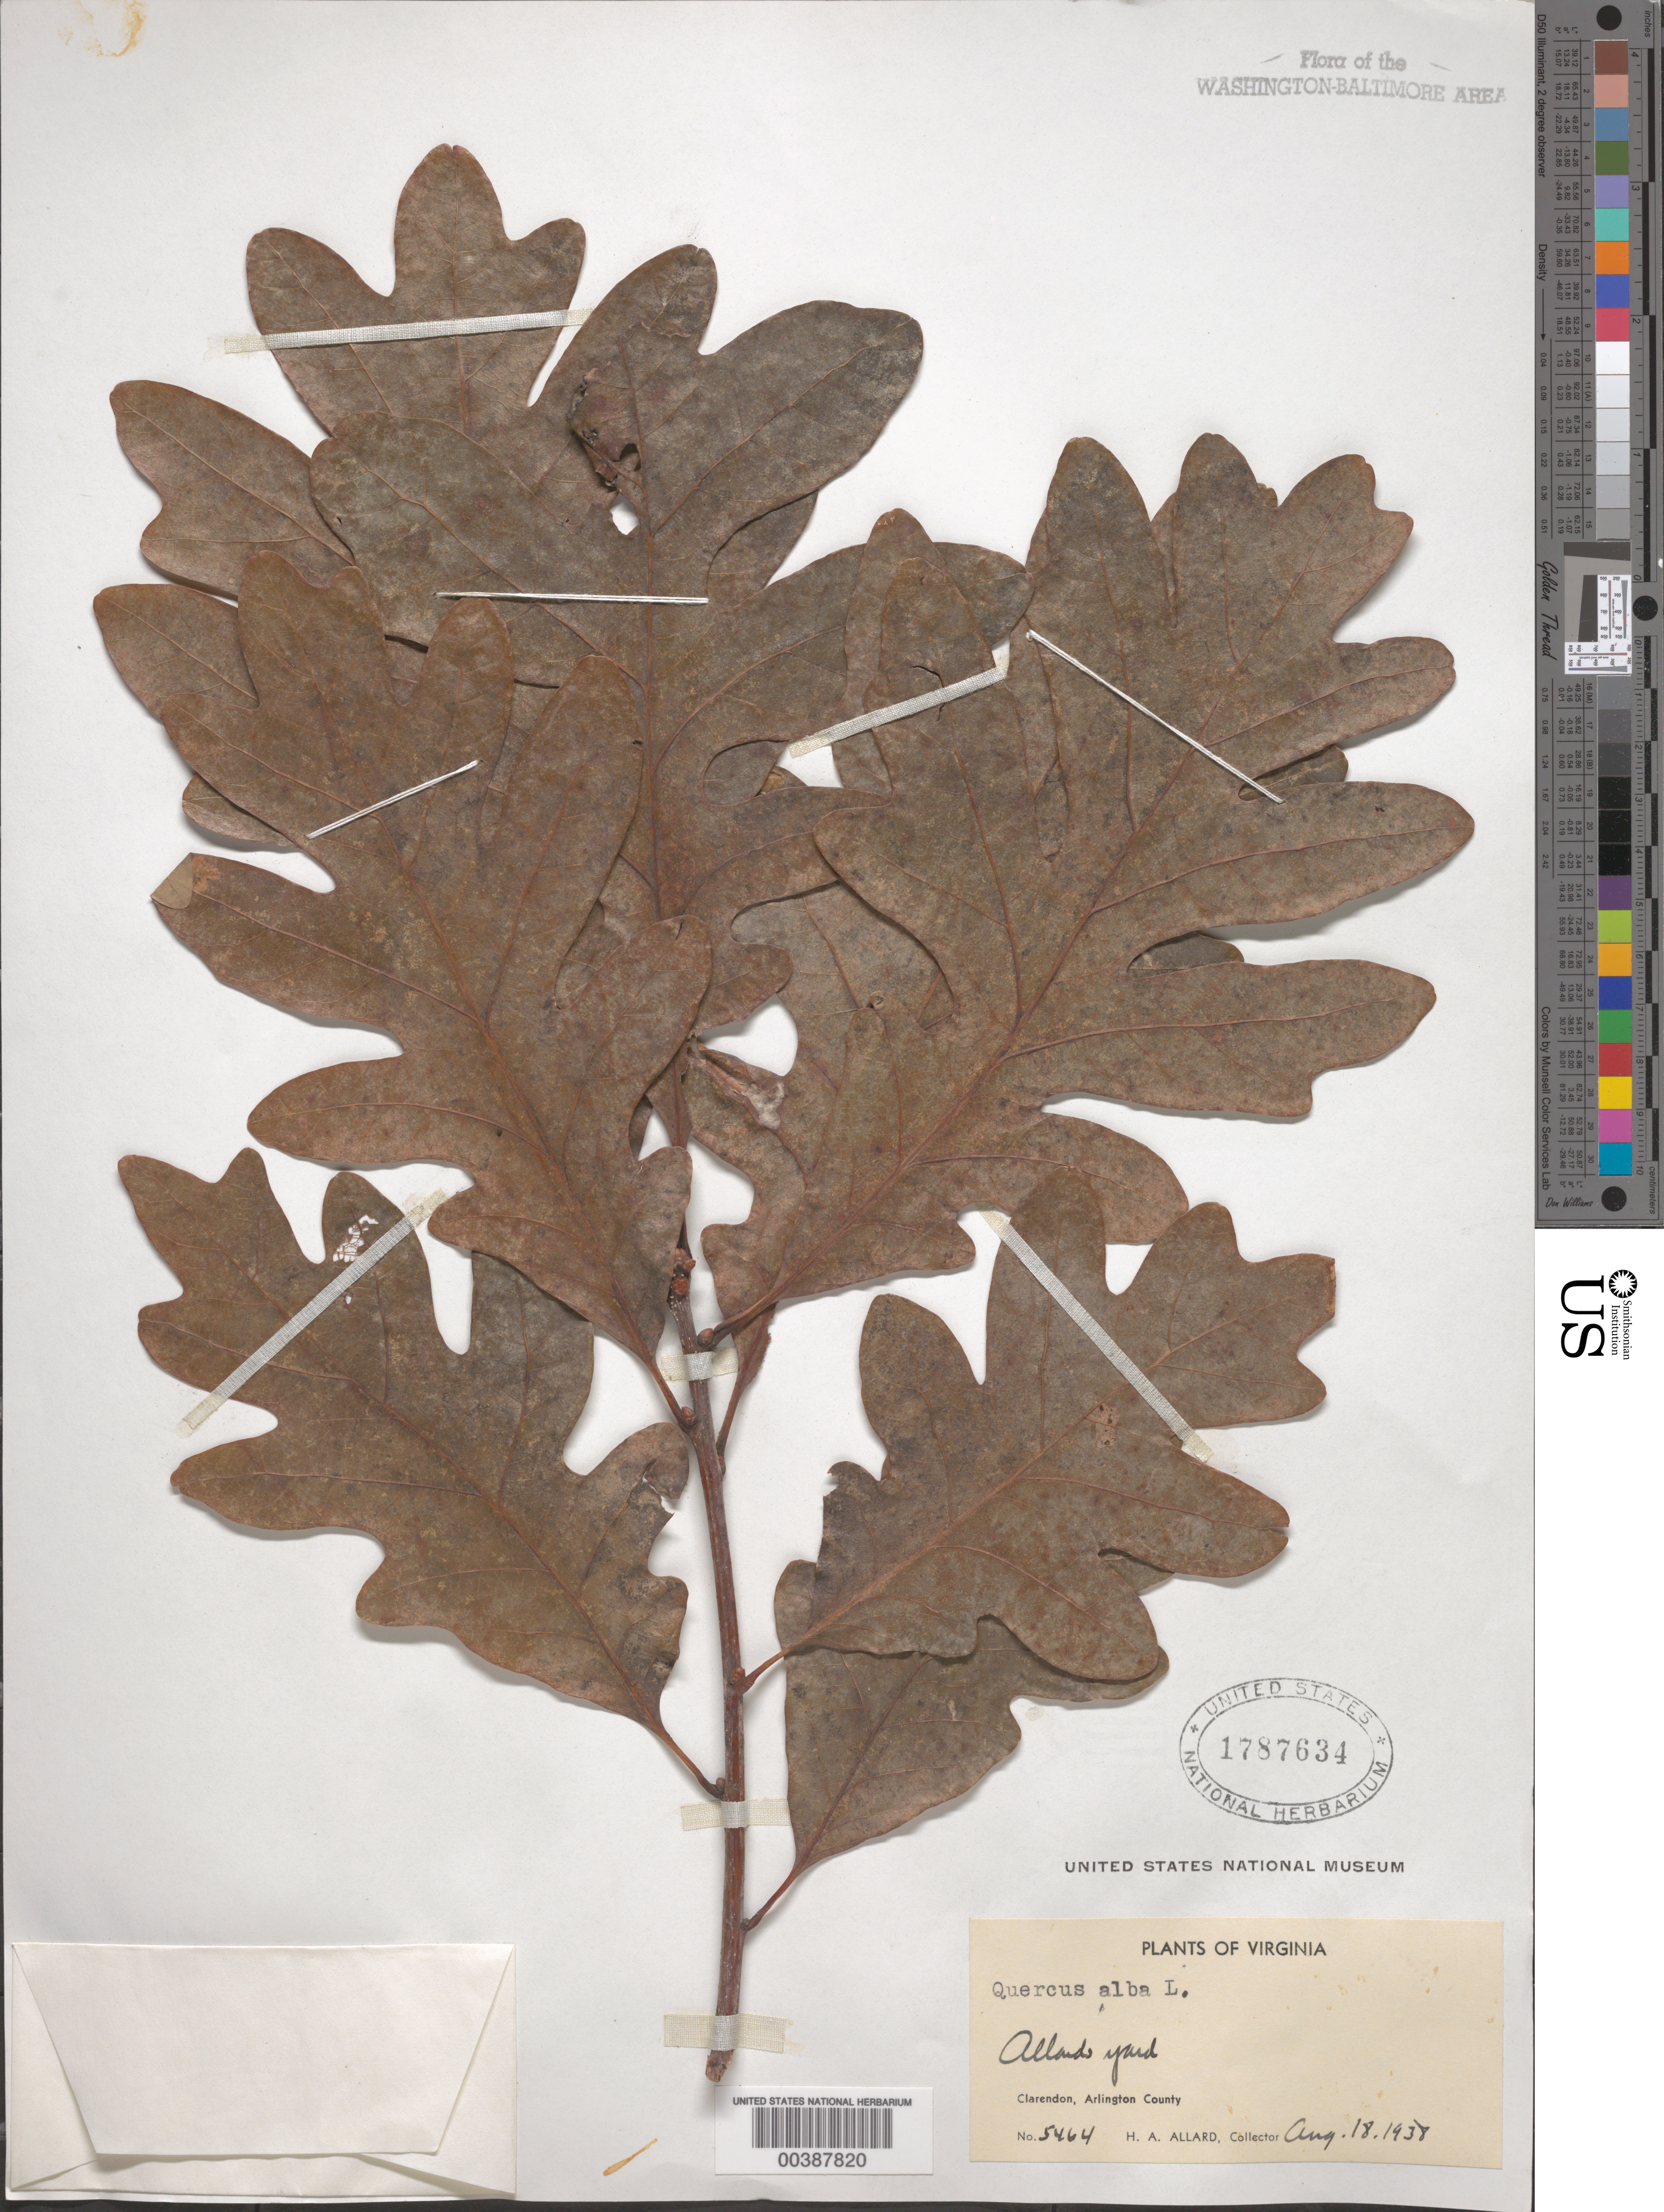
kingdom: Plantae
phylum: Tracheophyta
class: Magnoliopsida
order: Fagales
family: Fagaceae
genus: Quercus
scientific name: Quercus alba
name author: L.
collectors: H. A. Allard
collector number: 5464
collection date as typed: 18 Aug 1938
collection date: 1938-08-18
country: United States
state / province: Virginia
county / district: Arlington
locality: Allards Yard, Clarendon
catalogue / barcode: US 1787634